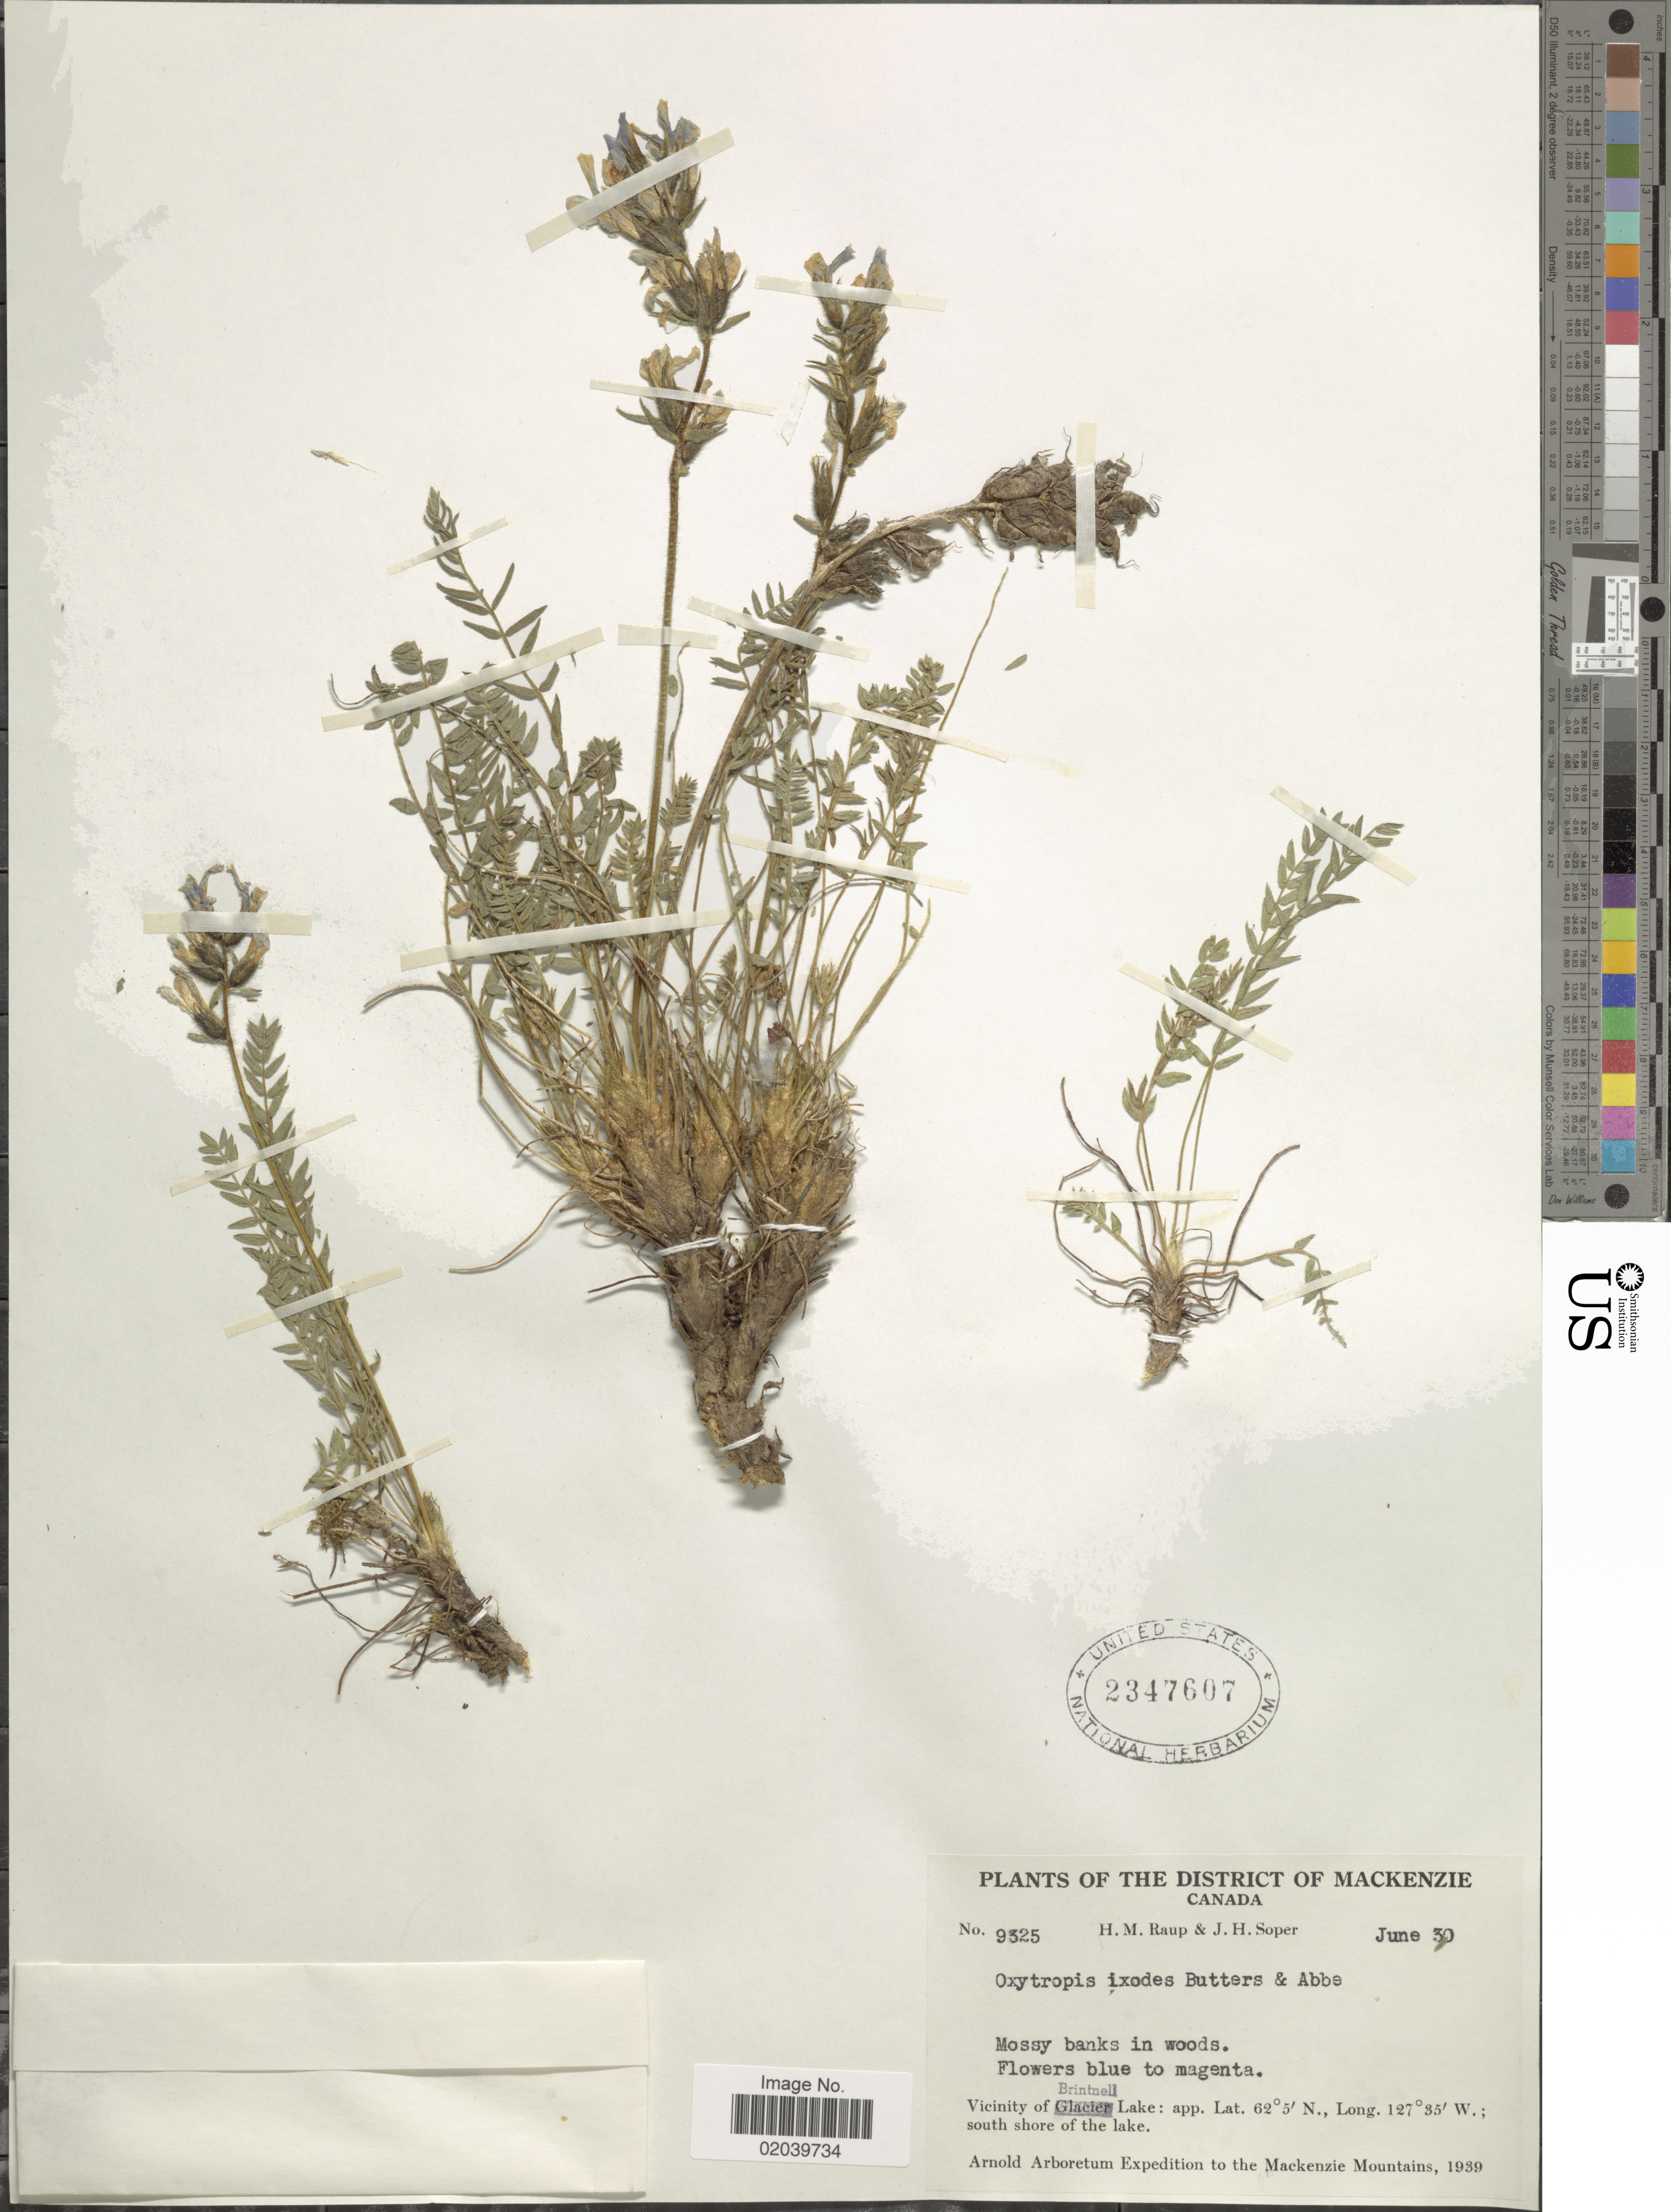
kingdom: Plantae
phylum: Tracheophyta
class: Magnoliopsida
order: Fabales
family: Fabaceae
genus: Oxytropis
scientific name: Oxytropis ixodes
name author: Butters & Abbe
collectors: H. Raup & J. H. Soper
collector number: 9325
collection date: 1939-06-30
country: Canada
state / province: British Columbia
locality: District of Mackenzie. Vicinity of Brintnell Lake. South shore of the lake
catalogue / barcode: US 2347607